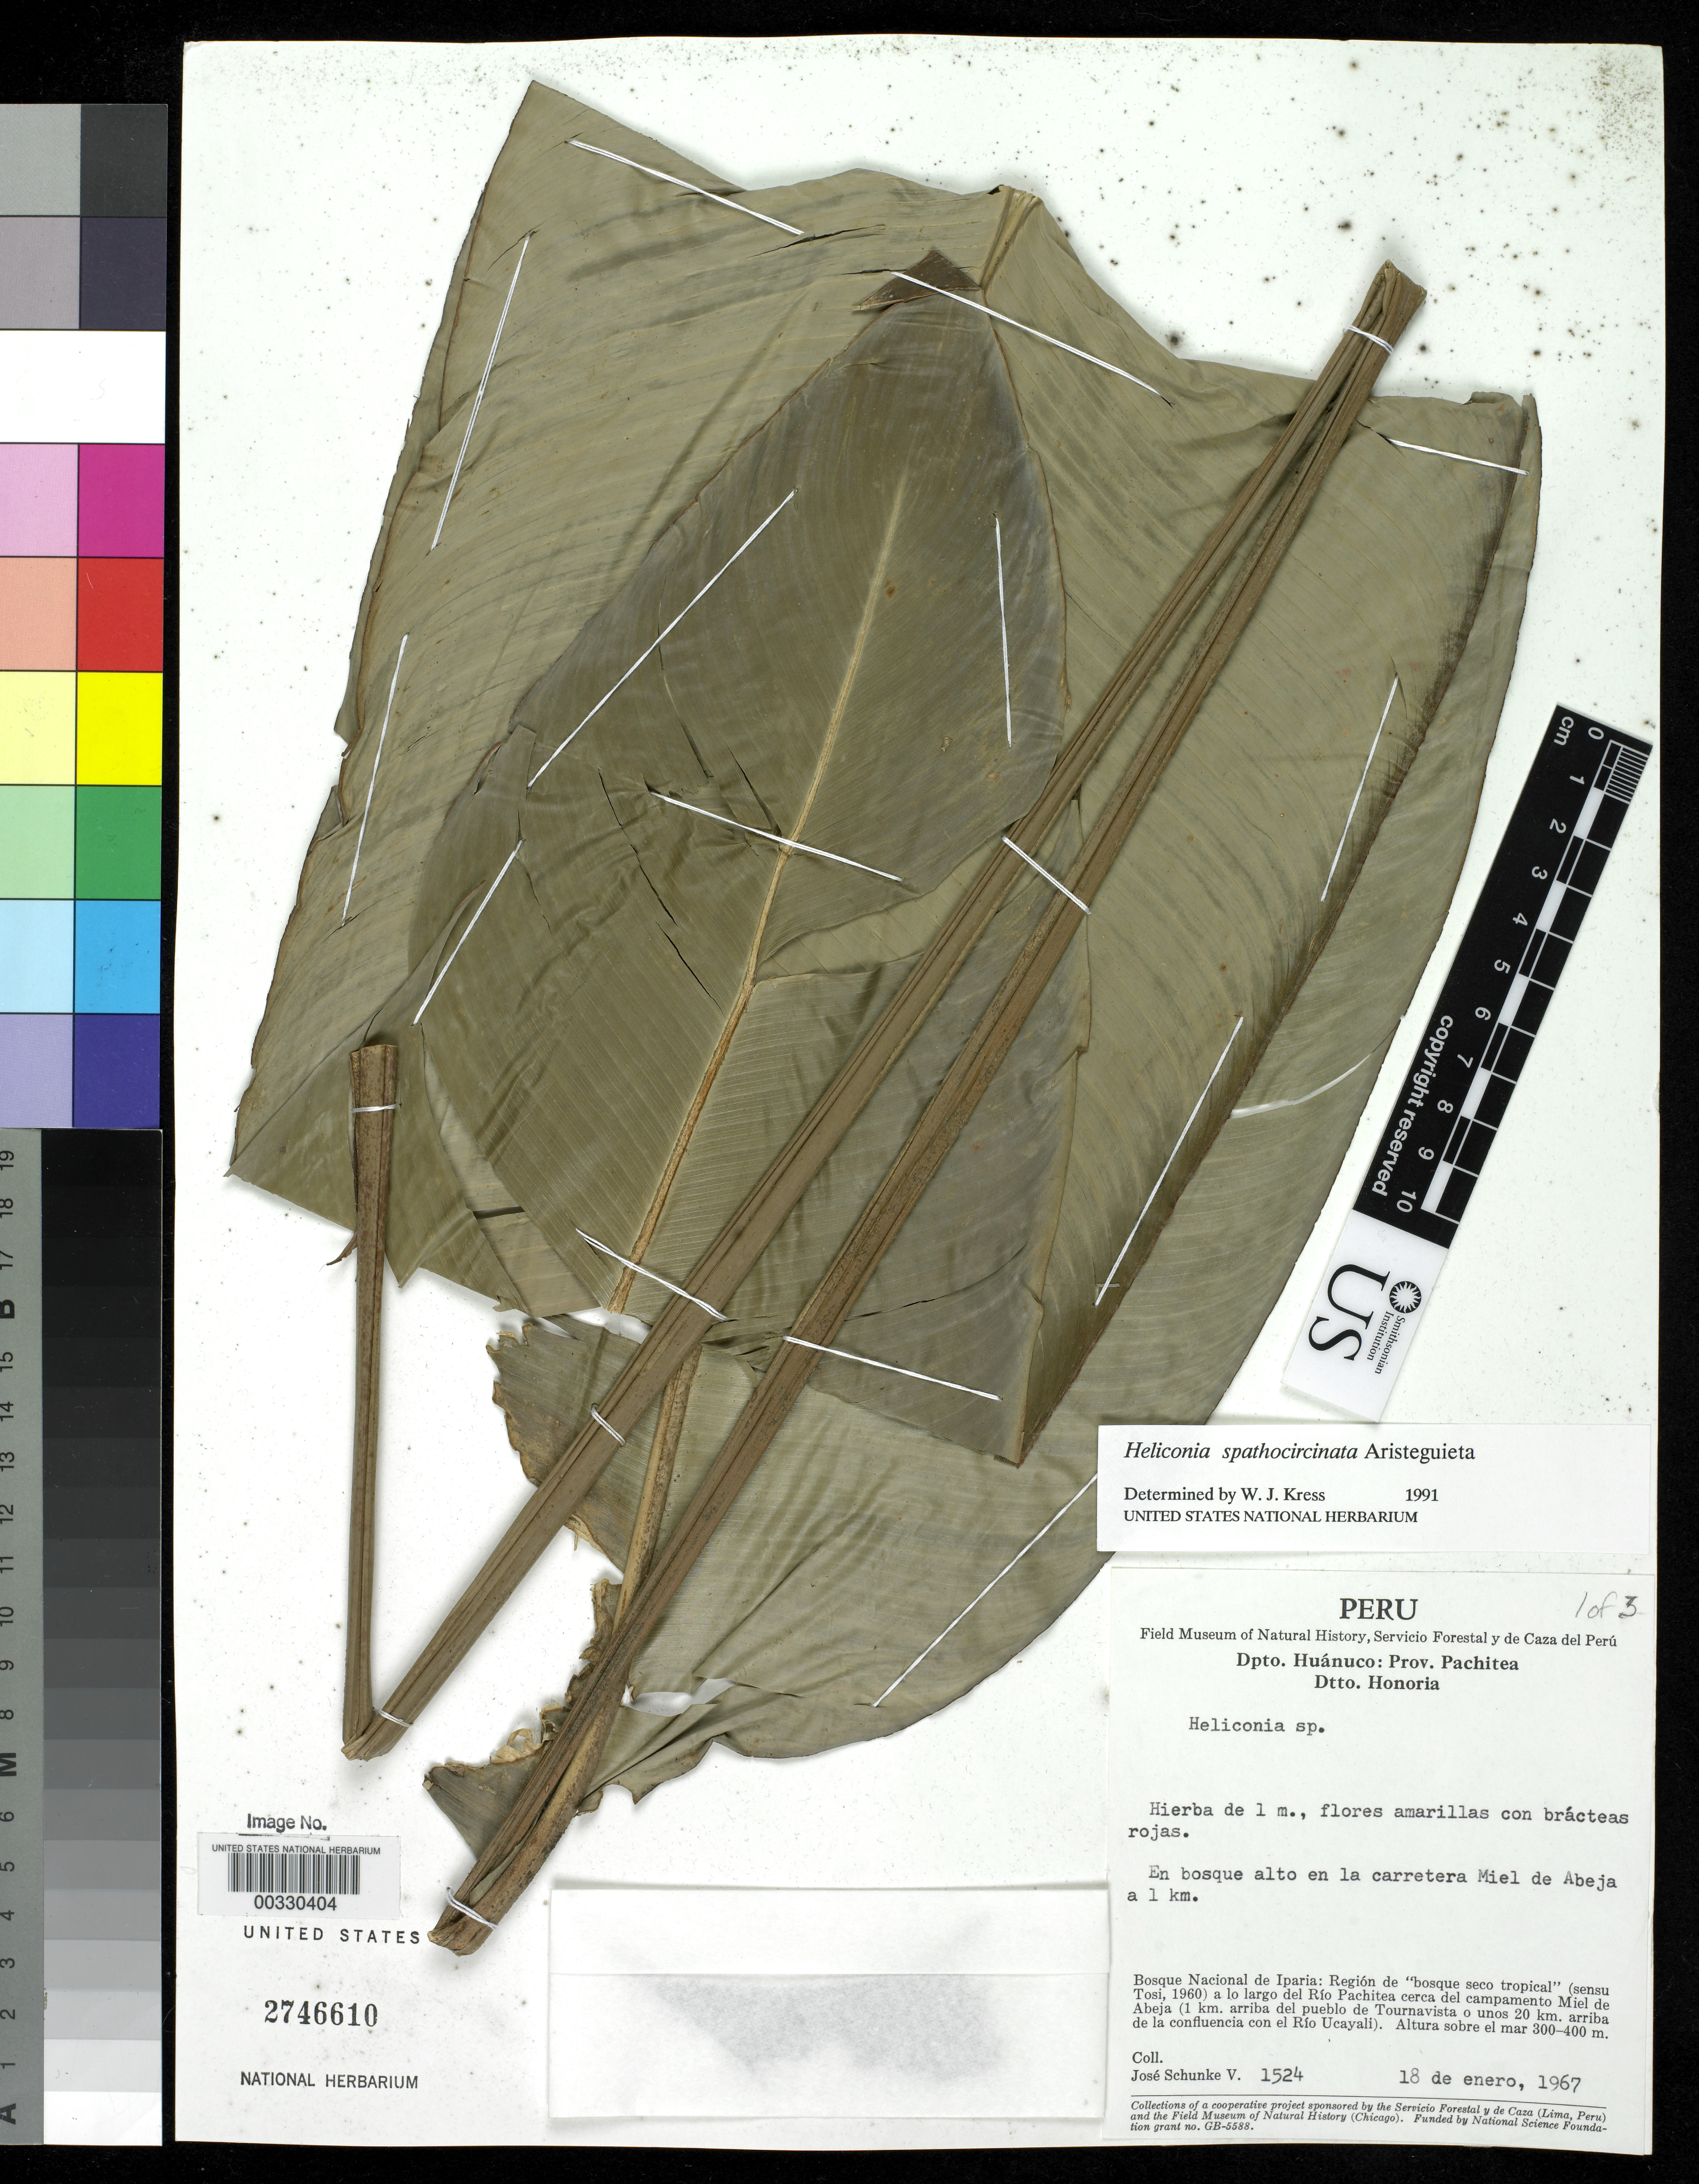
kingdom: Plantae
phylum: Tracheophyta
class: Liliopsida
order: Zingiberales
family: Heliconiaceae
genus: Heliconia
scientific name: Heliconia spathocircinata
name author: Aristeg.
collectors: J. Schunke Vigo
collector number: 1524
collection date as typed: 18 Jan 1967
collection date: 1967-01-18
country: Peru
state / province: Huánuco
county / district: Pachitea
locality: Dtto. Honoria, on highway Miel from Abeja to 1 km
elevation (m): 300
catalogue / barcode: US 2746610